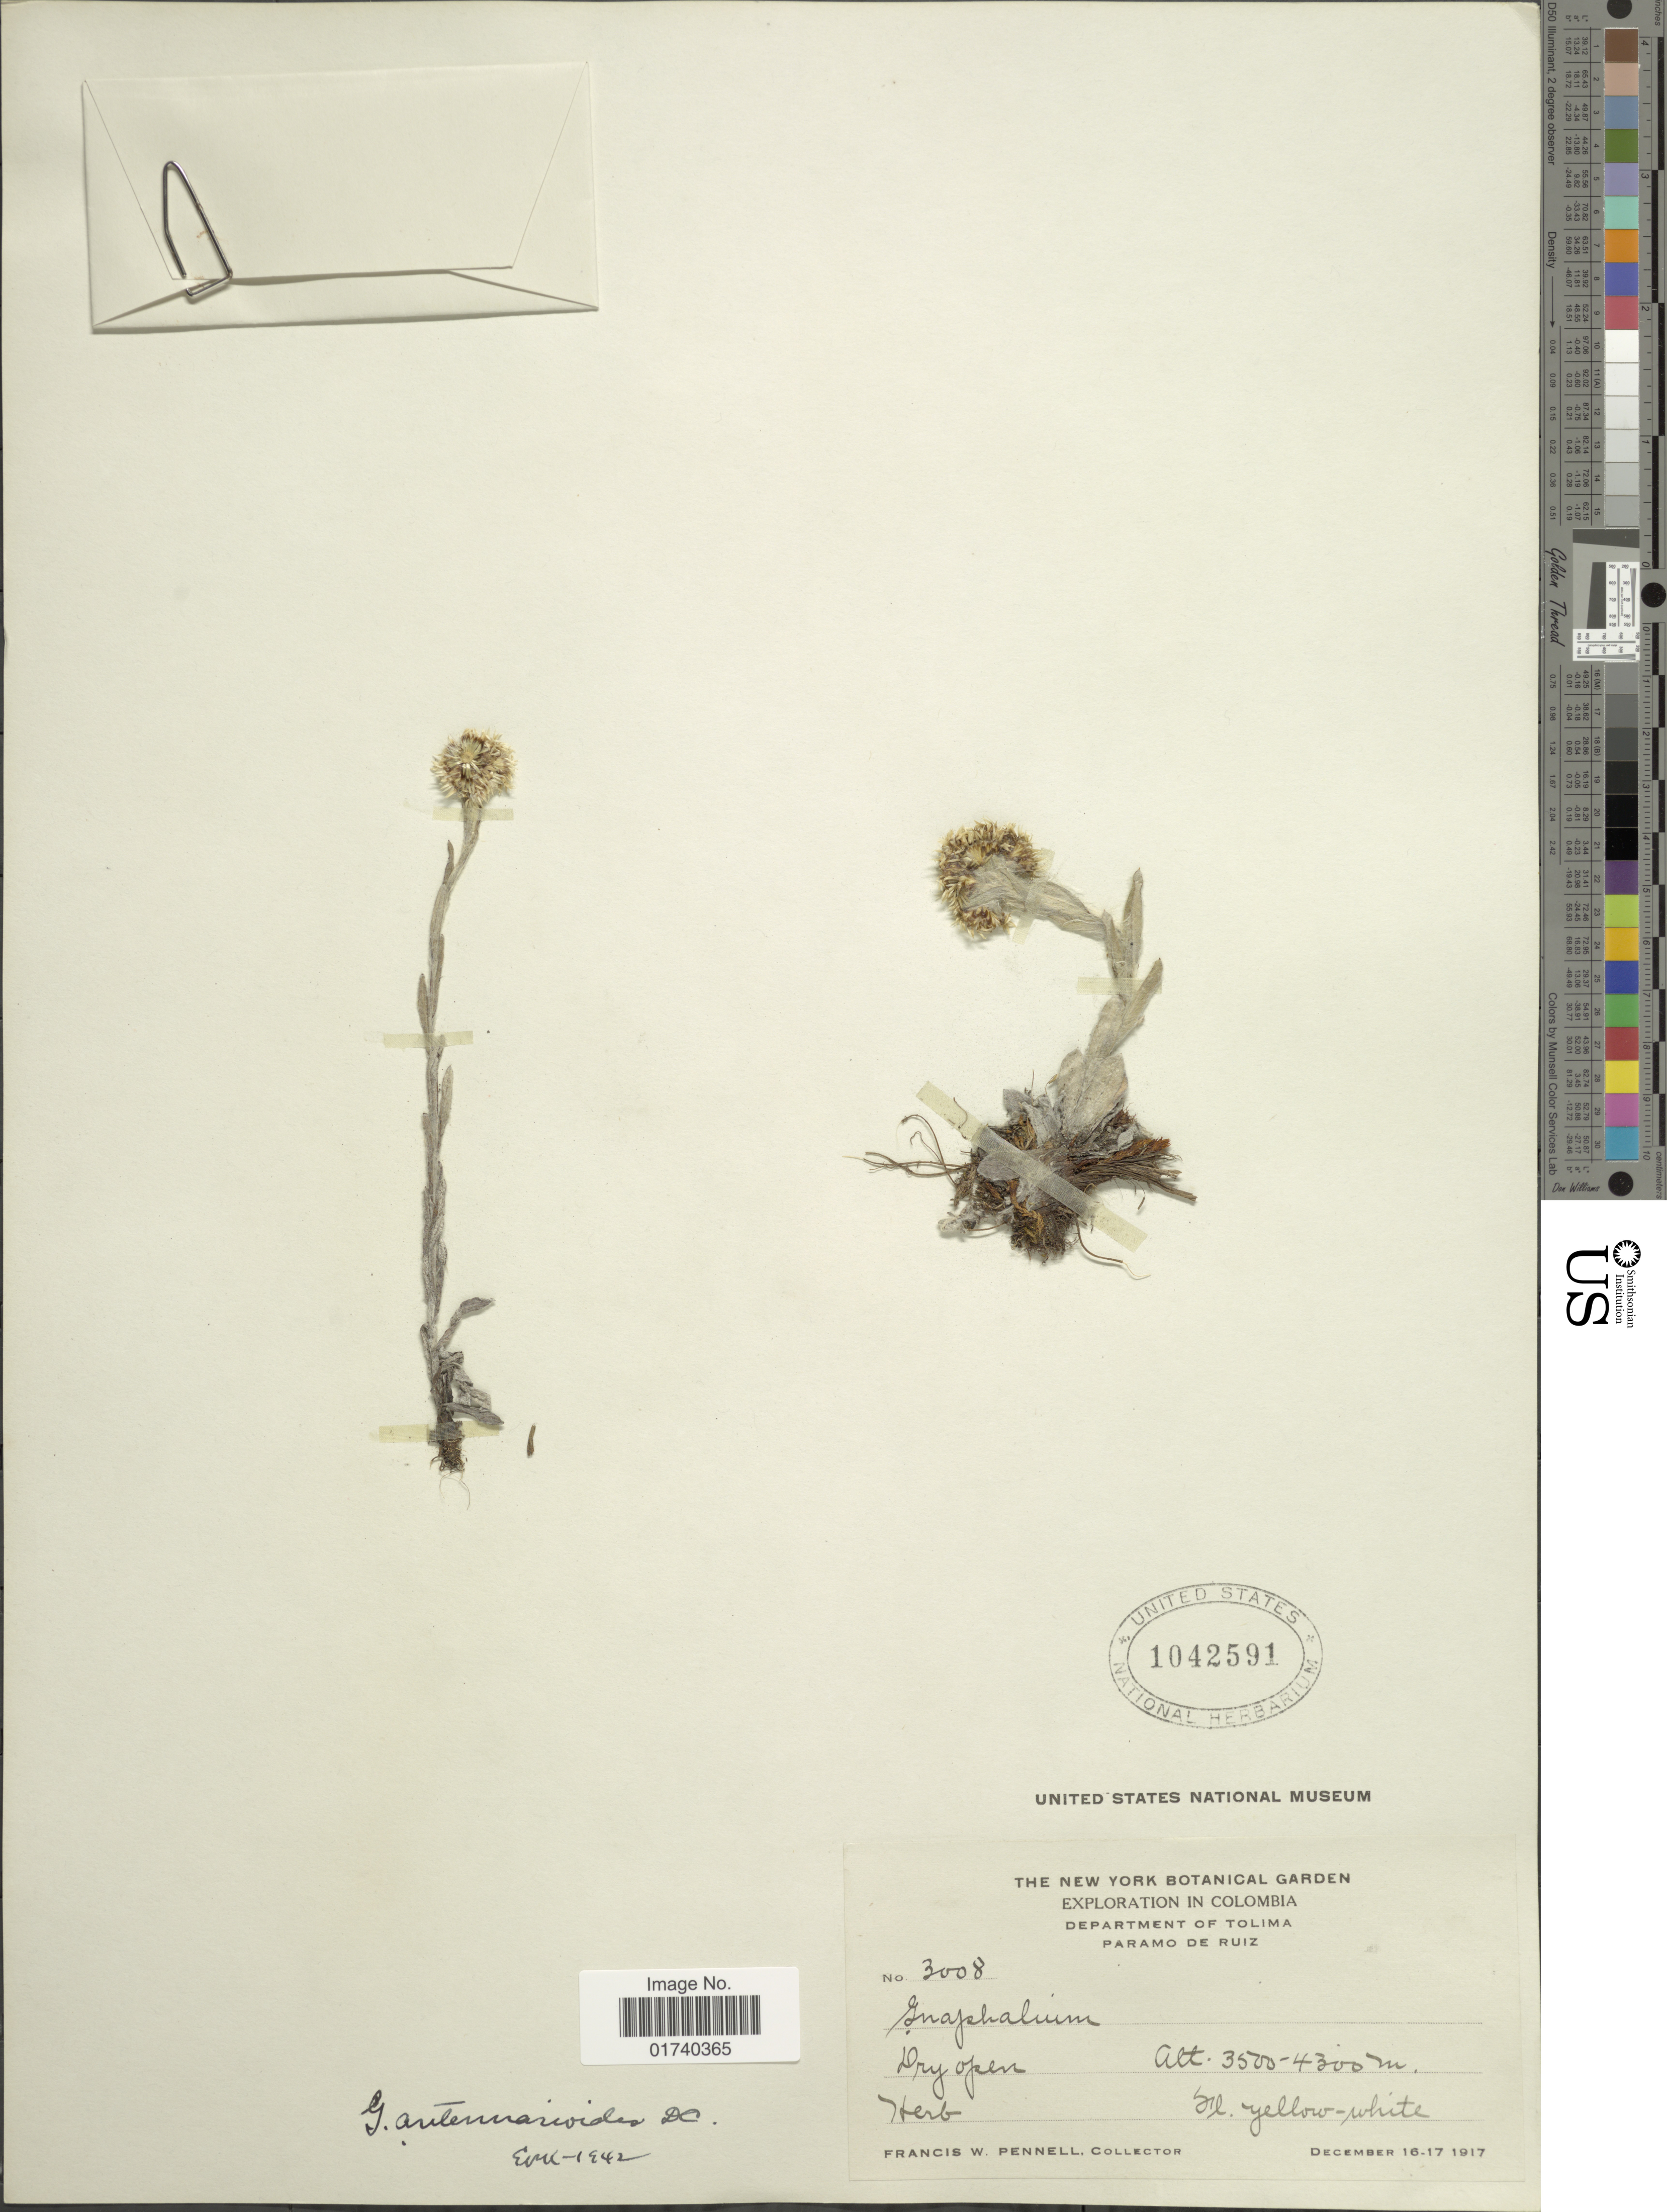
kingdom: Plantae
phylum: Tracheophyta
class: Magnoliopsida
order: Asterales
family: Asteraceae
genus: Chryselium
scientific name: Chryselium gnaphalioides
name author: (Kunth) Urtubey & S.E. Freire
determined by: Nesom, Guy L.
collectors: F. W. Pennell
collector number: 3008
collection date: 1917-12-16/1917-12-17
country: Colombia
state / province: Tolima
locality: Department of Tolima, Paramo de Ruiz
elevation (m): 3500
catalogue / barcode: US 1042591